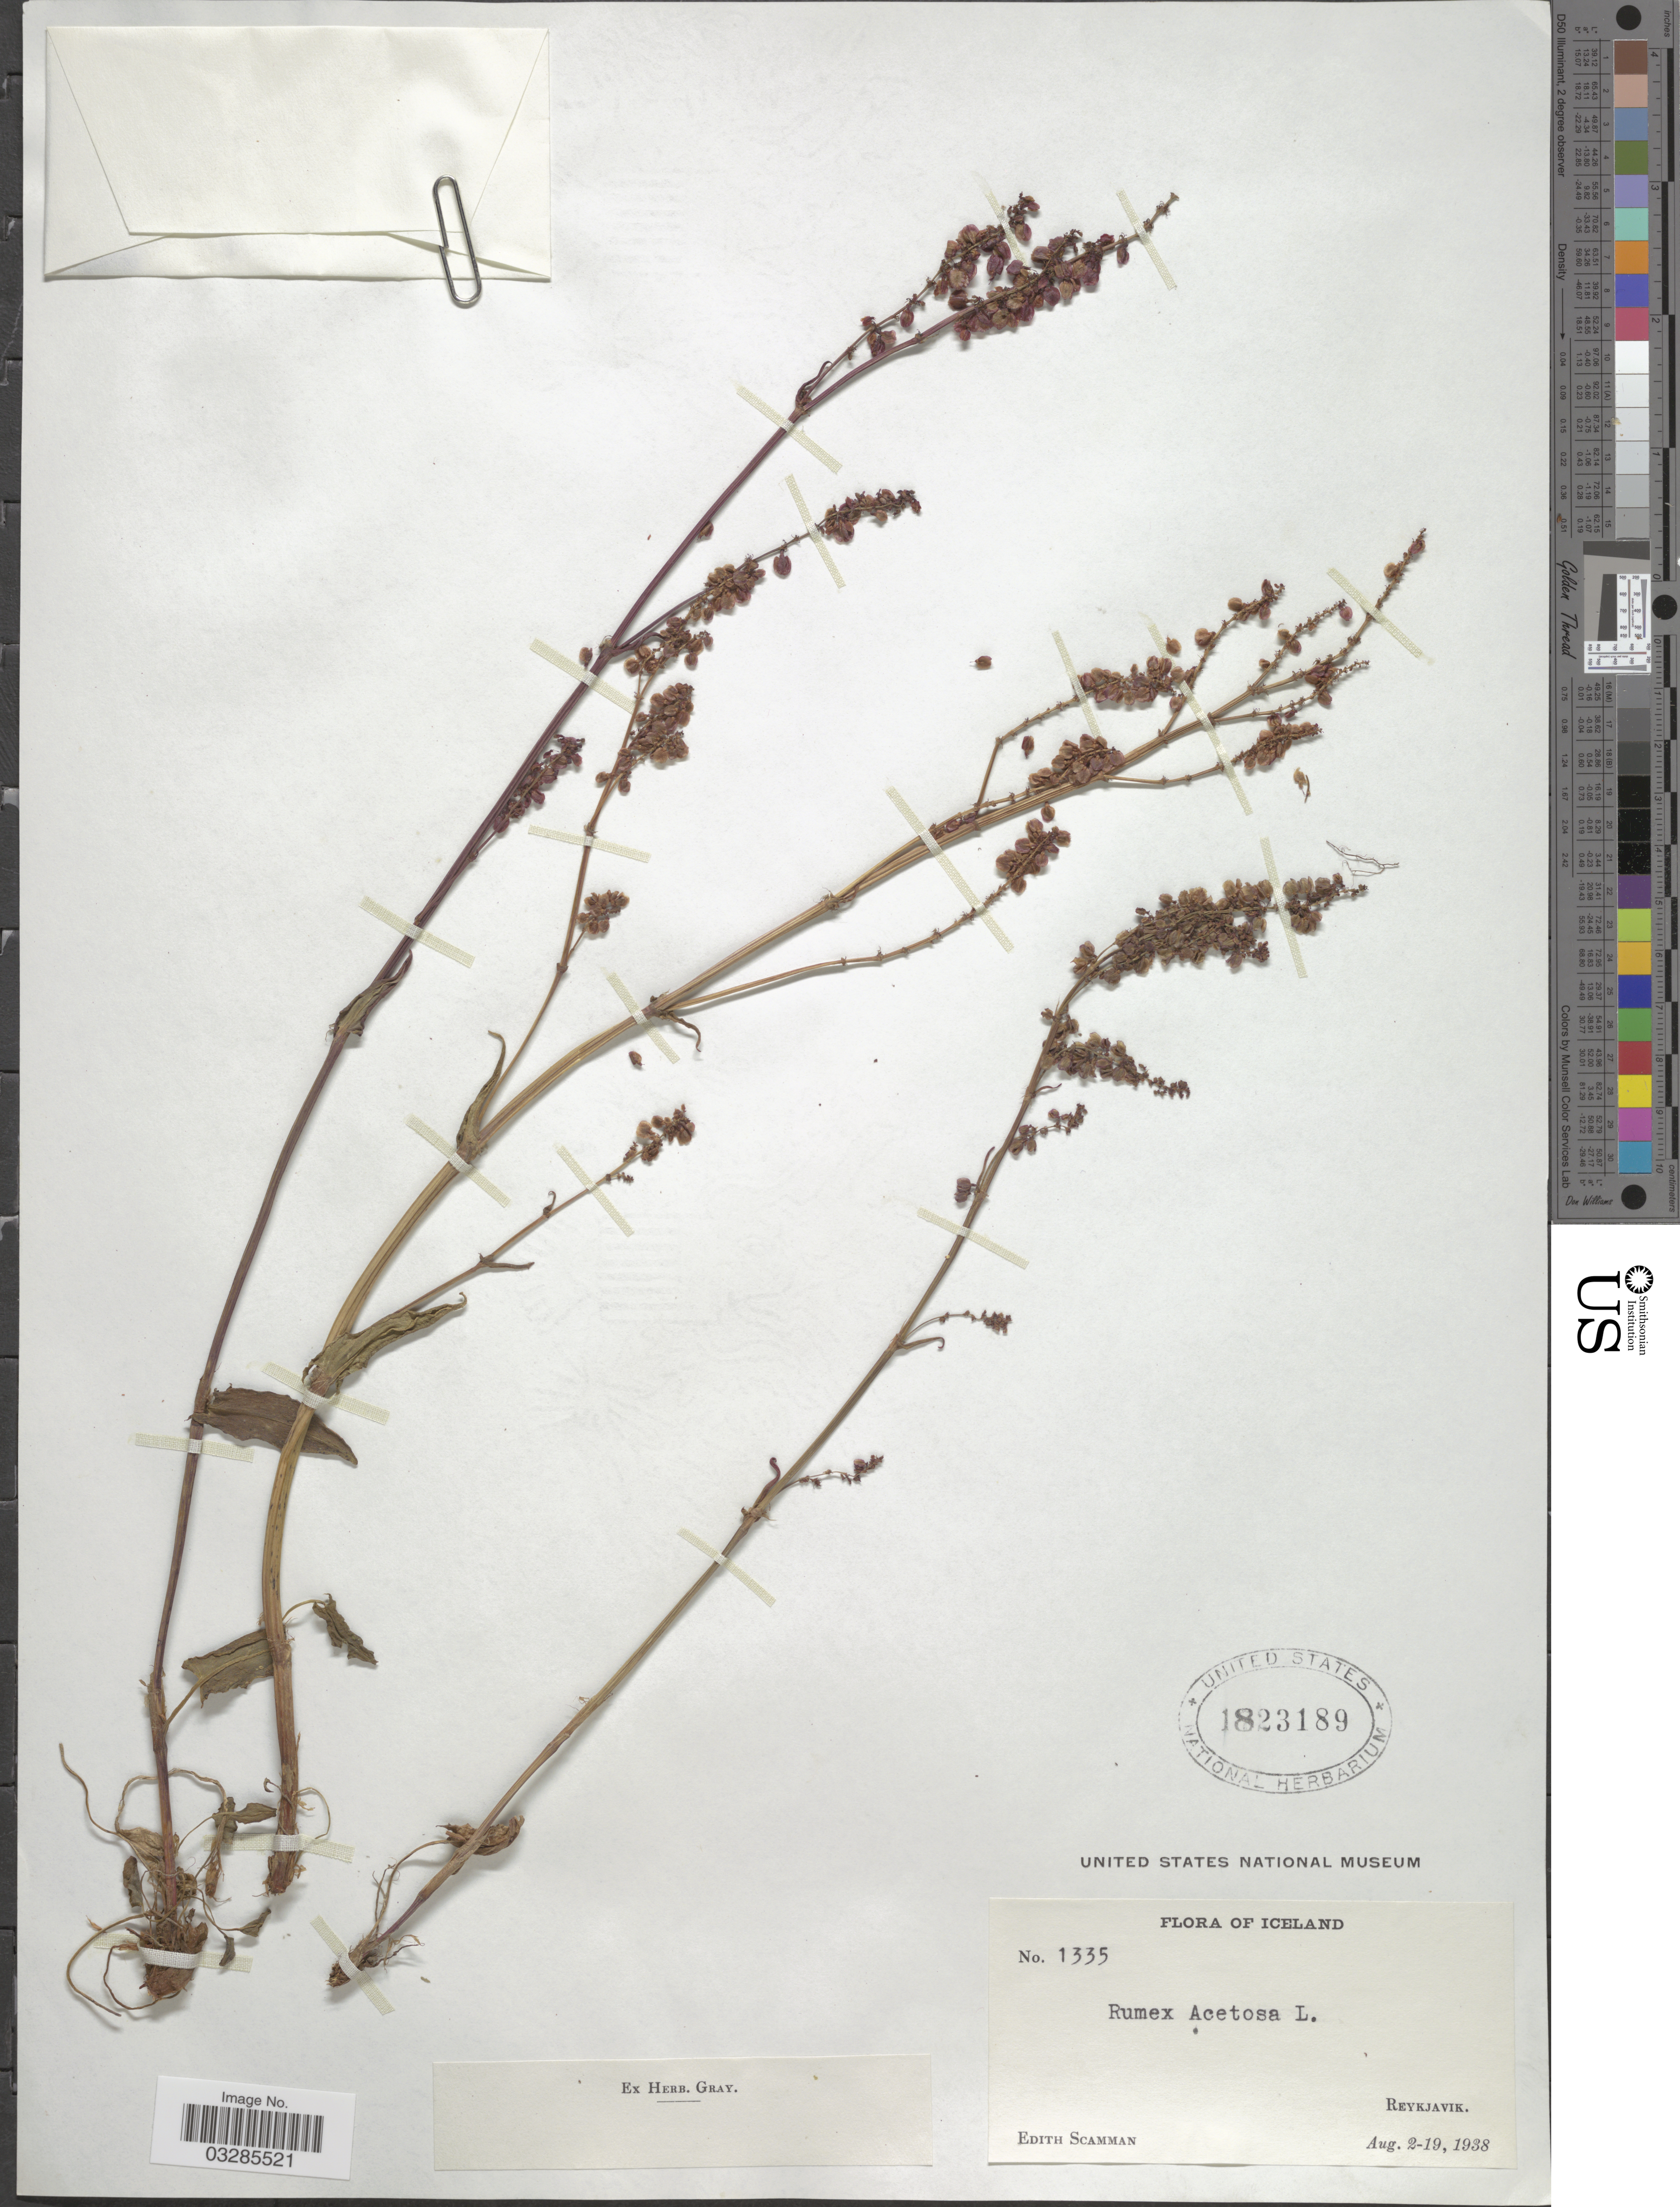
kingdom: Plantae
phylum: Tracheophyta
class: Magnoliopsida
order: Caryophyllales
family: Polygonaceae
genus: Rumex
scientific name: Rumex acetosa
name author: L.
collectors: E. Scamman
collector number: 1335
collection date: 1938-08-02/1938-08-19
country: Iceland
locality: Reykjavik.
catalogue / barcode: US 1823189